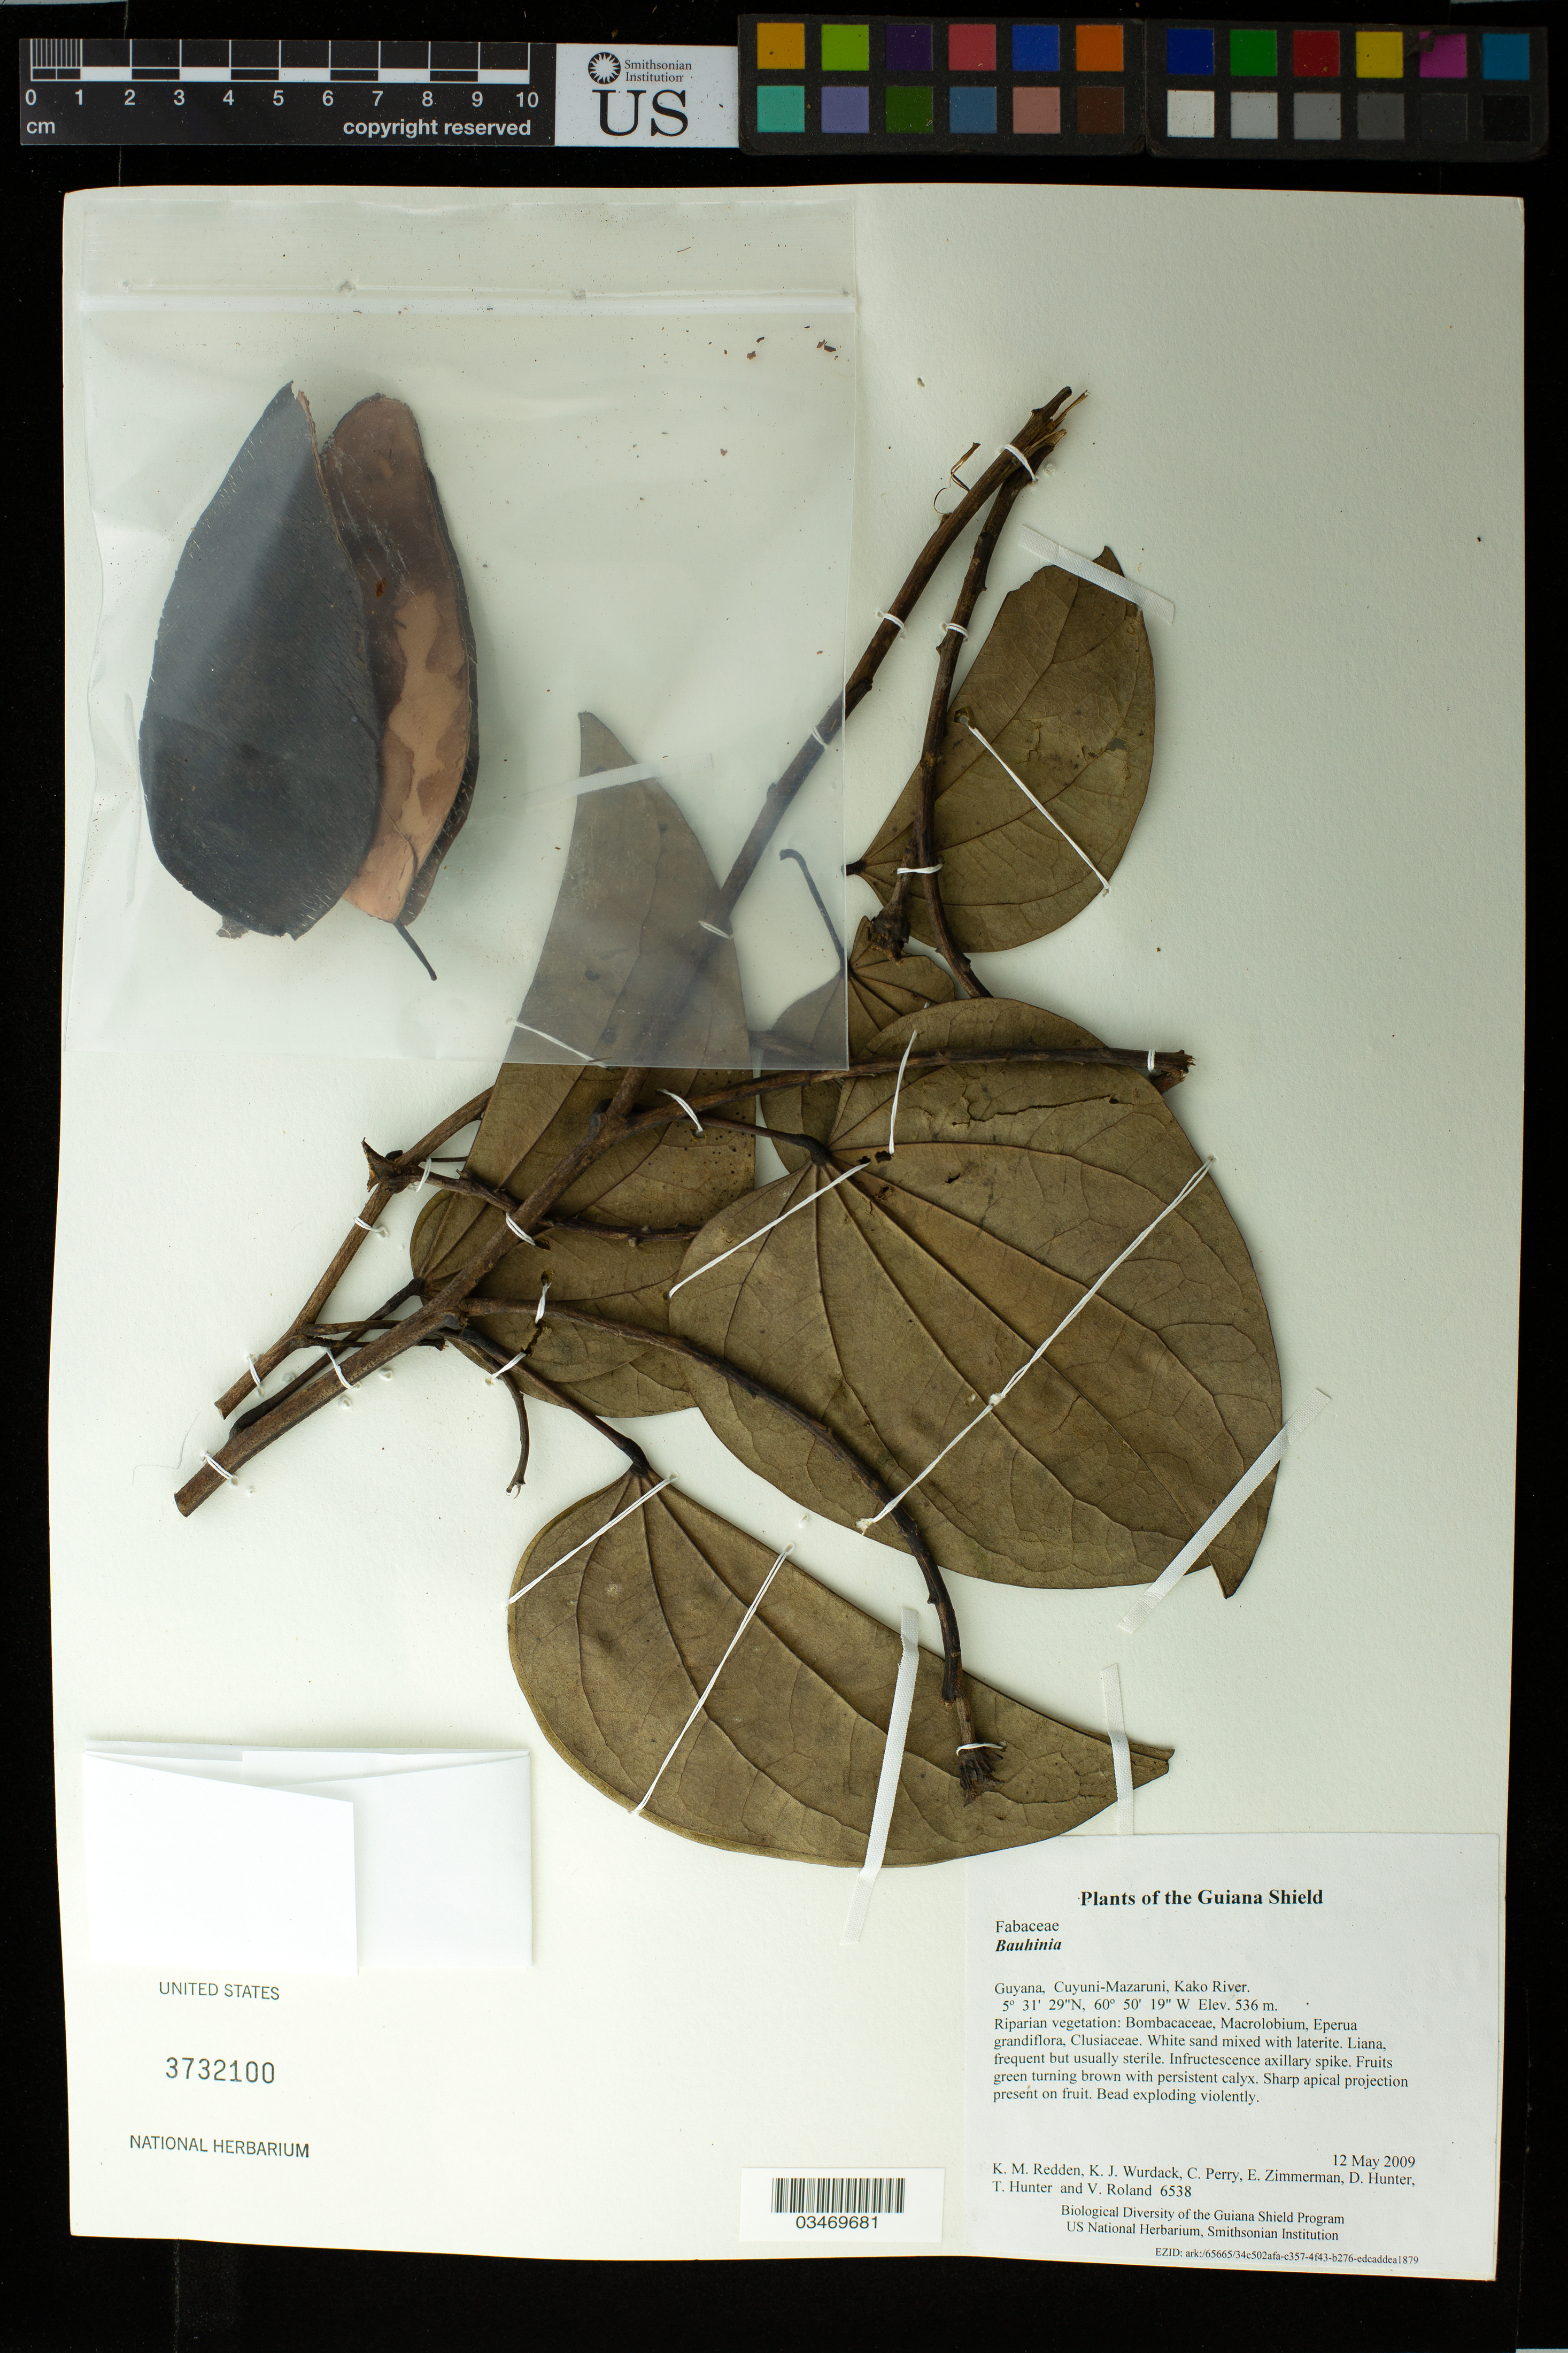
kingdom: Plantae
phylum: Tracheophyta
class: Magnoliopsida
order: Fabales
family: Fabaceae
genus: Bauhinia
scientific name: Bauhinia sp.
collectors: K. M. Redden, K. Wurdack, C. Perry, E. Zimmerman, D. Hunter, T. Hunter & V. Roland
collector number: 6538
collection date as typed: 12 May 2009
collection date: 2009-05-12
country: Guyana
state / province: Cuyuni-Mazaruni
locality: Kako River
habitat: Riparian vegetation: Bombacaceae, Macrolobium, Eperua grandiflora, Clusiaceae. White sand mixed with laterite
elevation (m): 536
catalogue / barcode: US 3732100